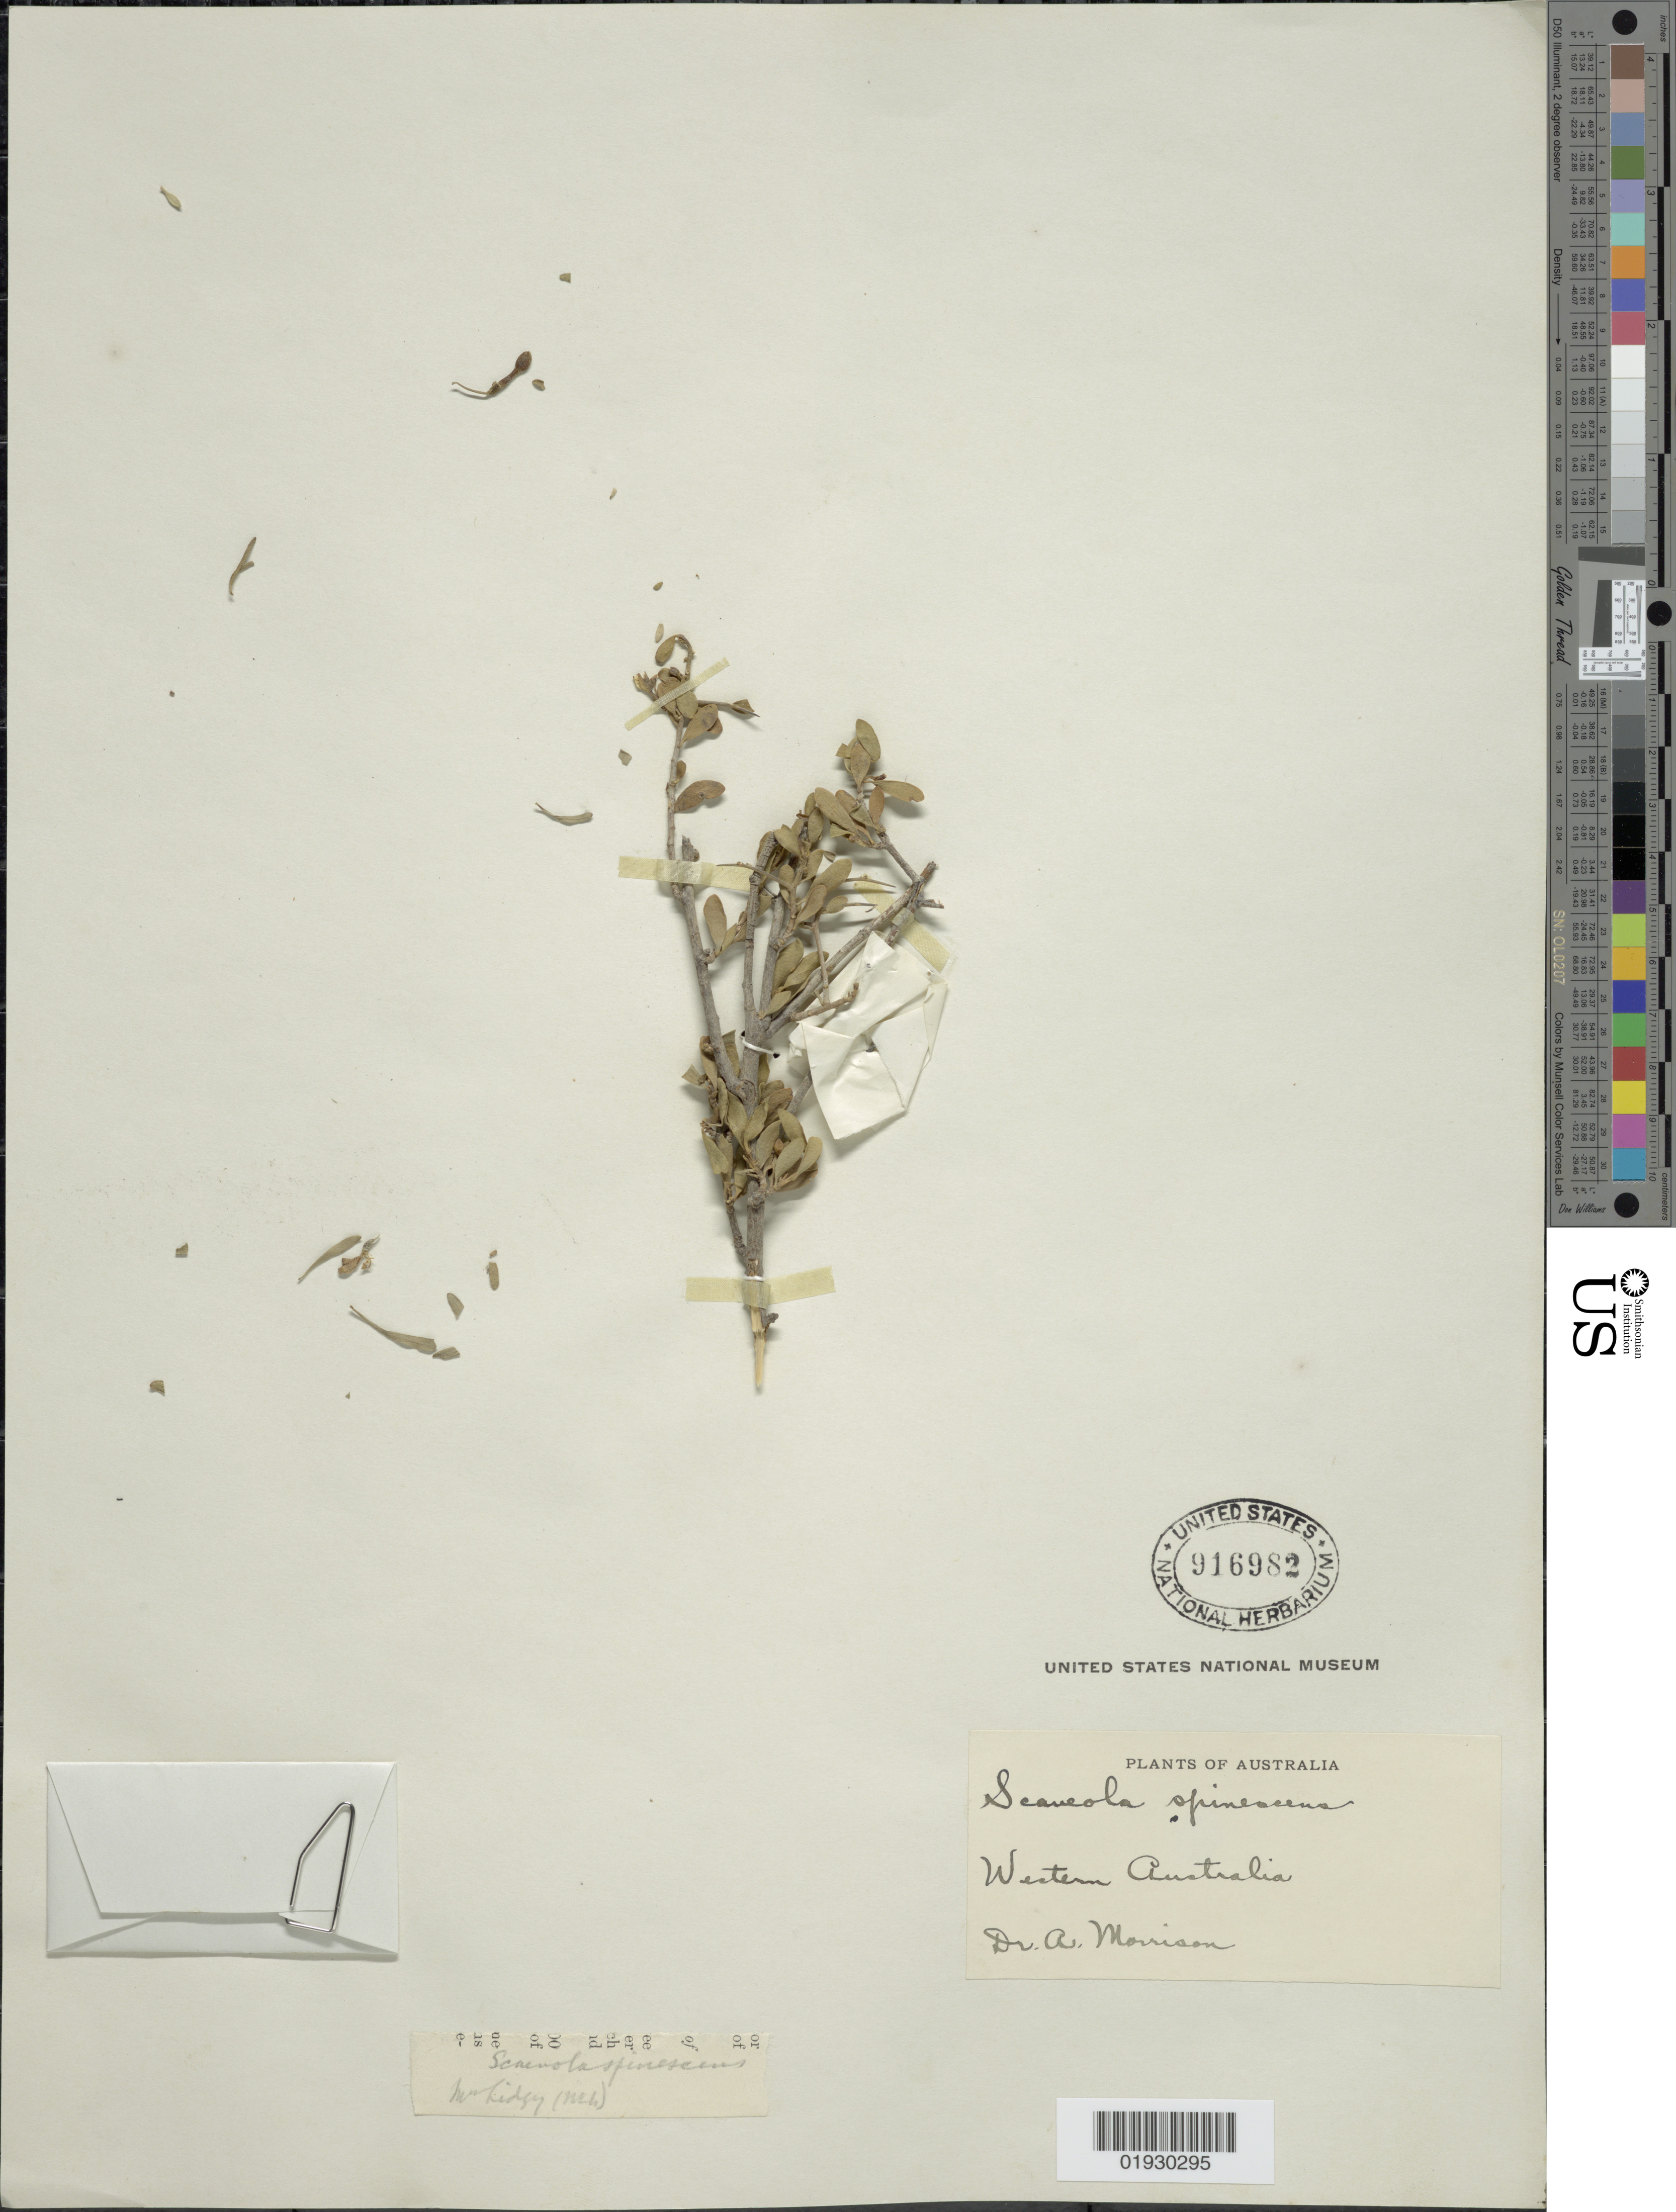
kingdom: Plantae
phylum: Tracheophyta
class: Magnoliopsida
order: Asterales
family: Goodeniaceae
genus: Scaevola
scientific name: Scaevola spinescens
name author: R. Br.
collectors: A. Morrison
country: Australia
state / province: Western Australia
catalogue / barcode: US 916982